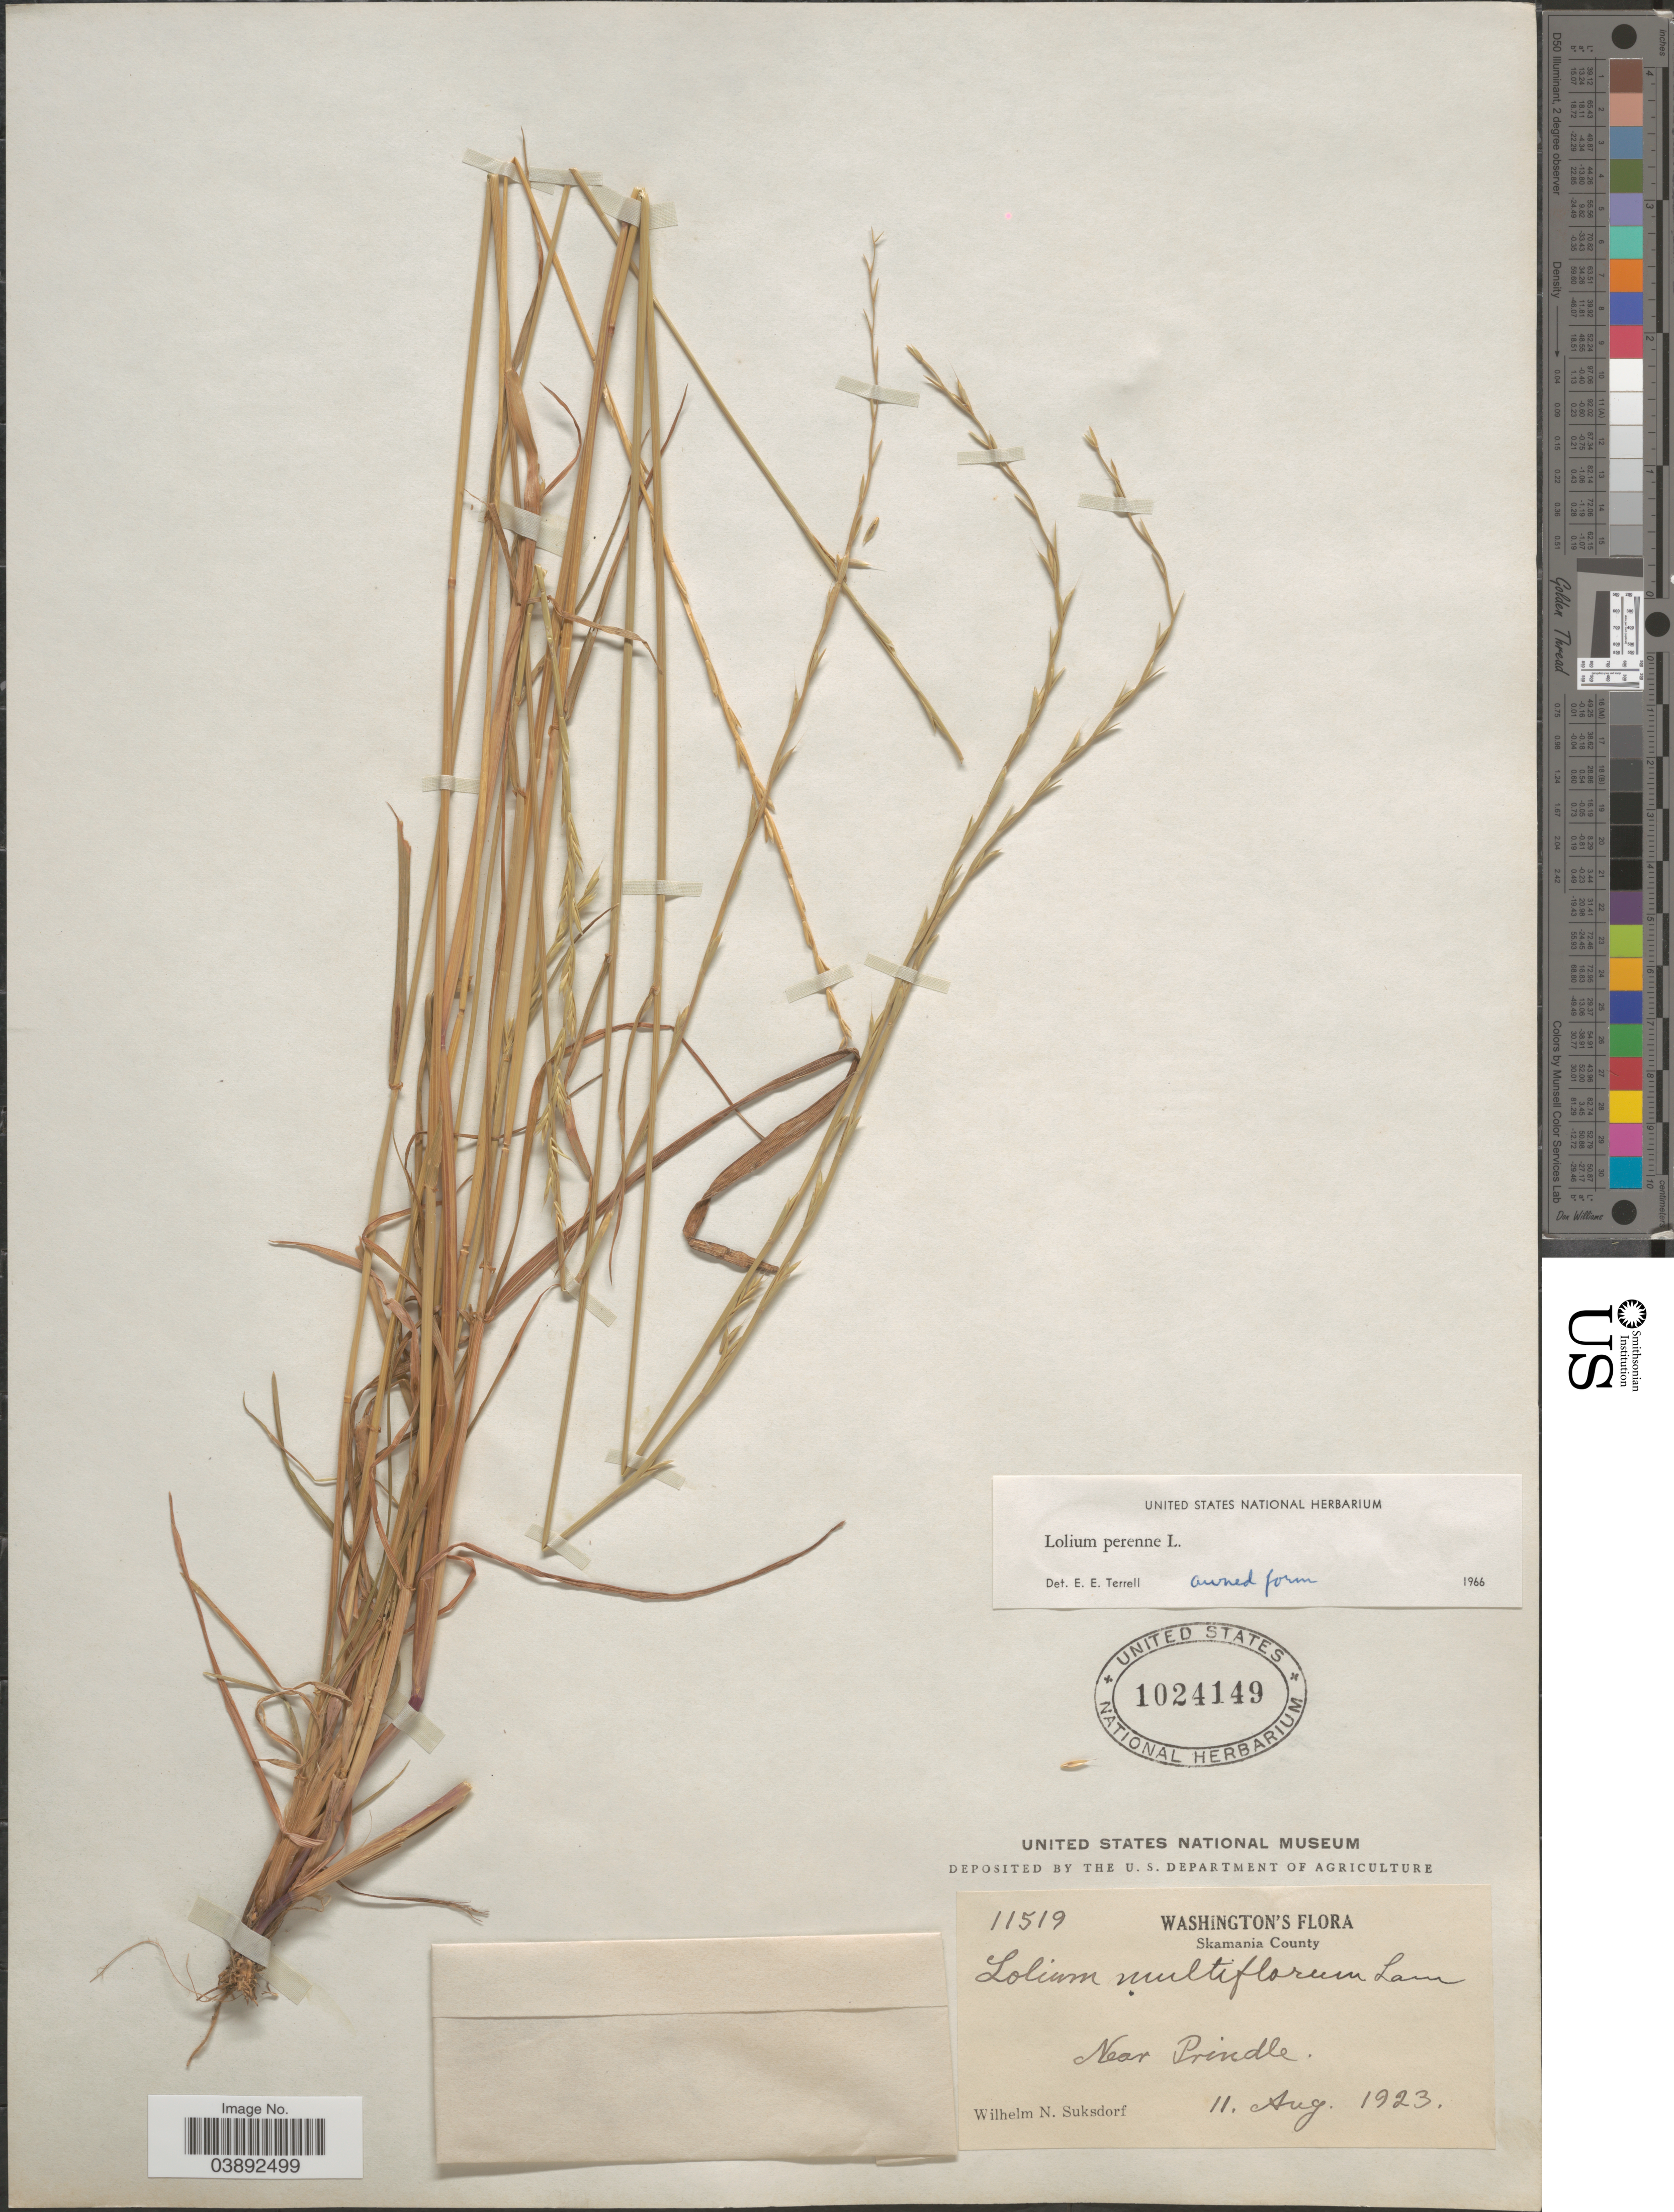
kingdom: Plantae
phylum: Tracheophyta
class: Liliopsida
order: Poales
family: Poaceae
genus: Lolium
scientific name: Lolium perenne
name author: L.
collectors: W. N. Suksdorf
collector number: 11519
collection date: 1923-08-11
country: United States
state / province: Washington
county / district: Skamania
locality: Skamania County. Near Prindle.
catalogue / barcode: US 1024149